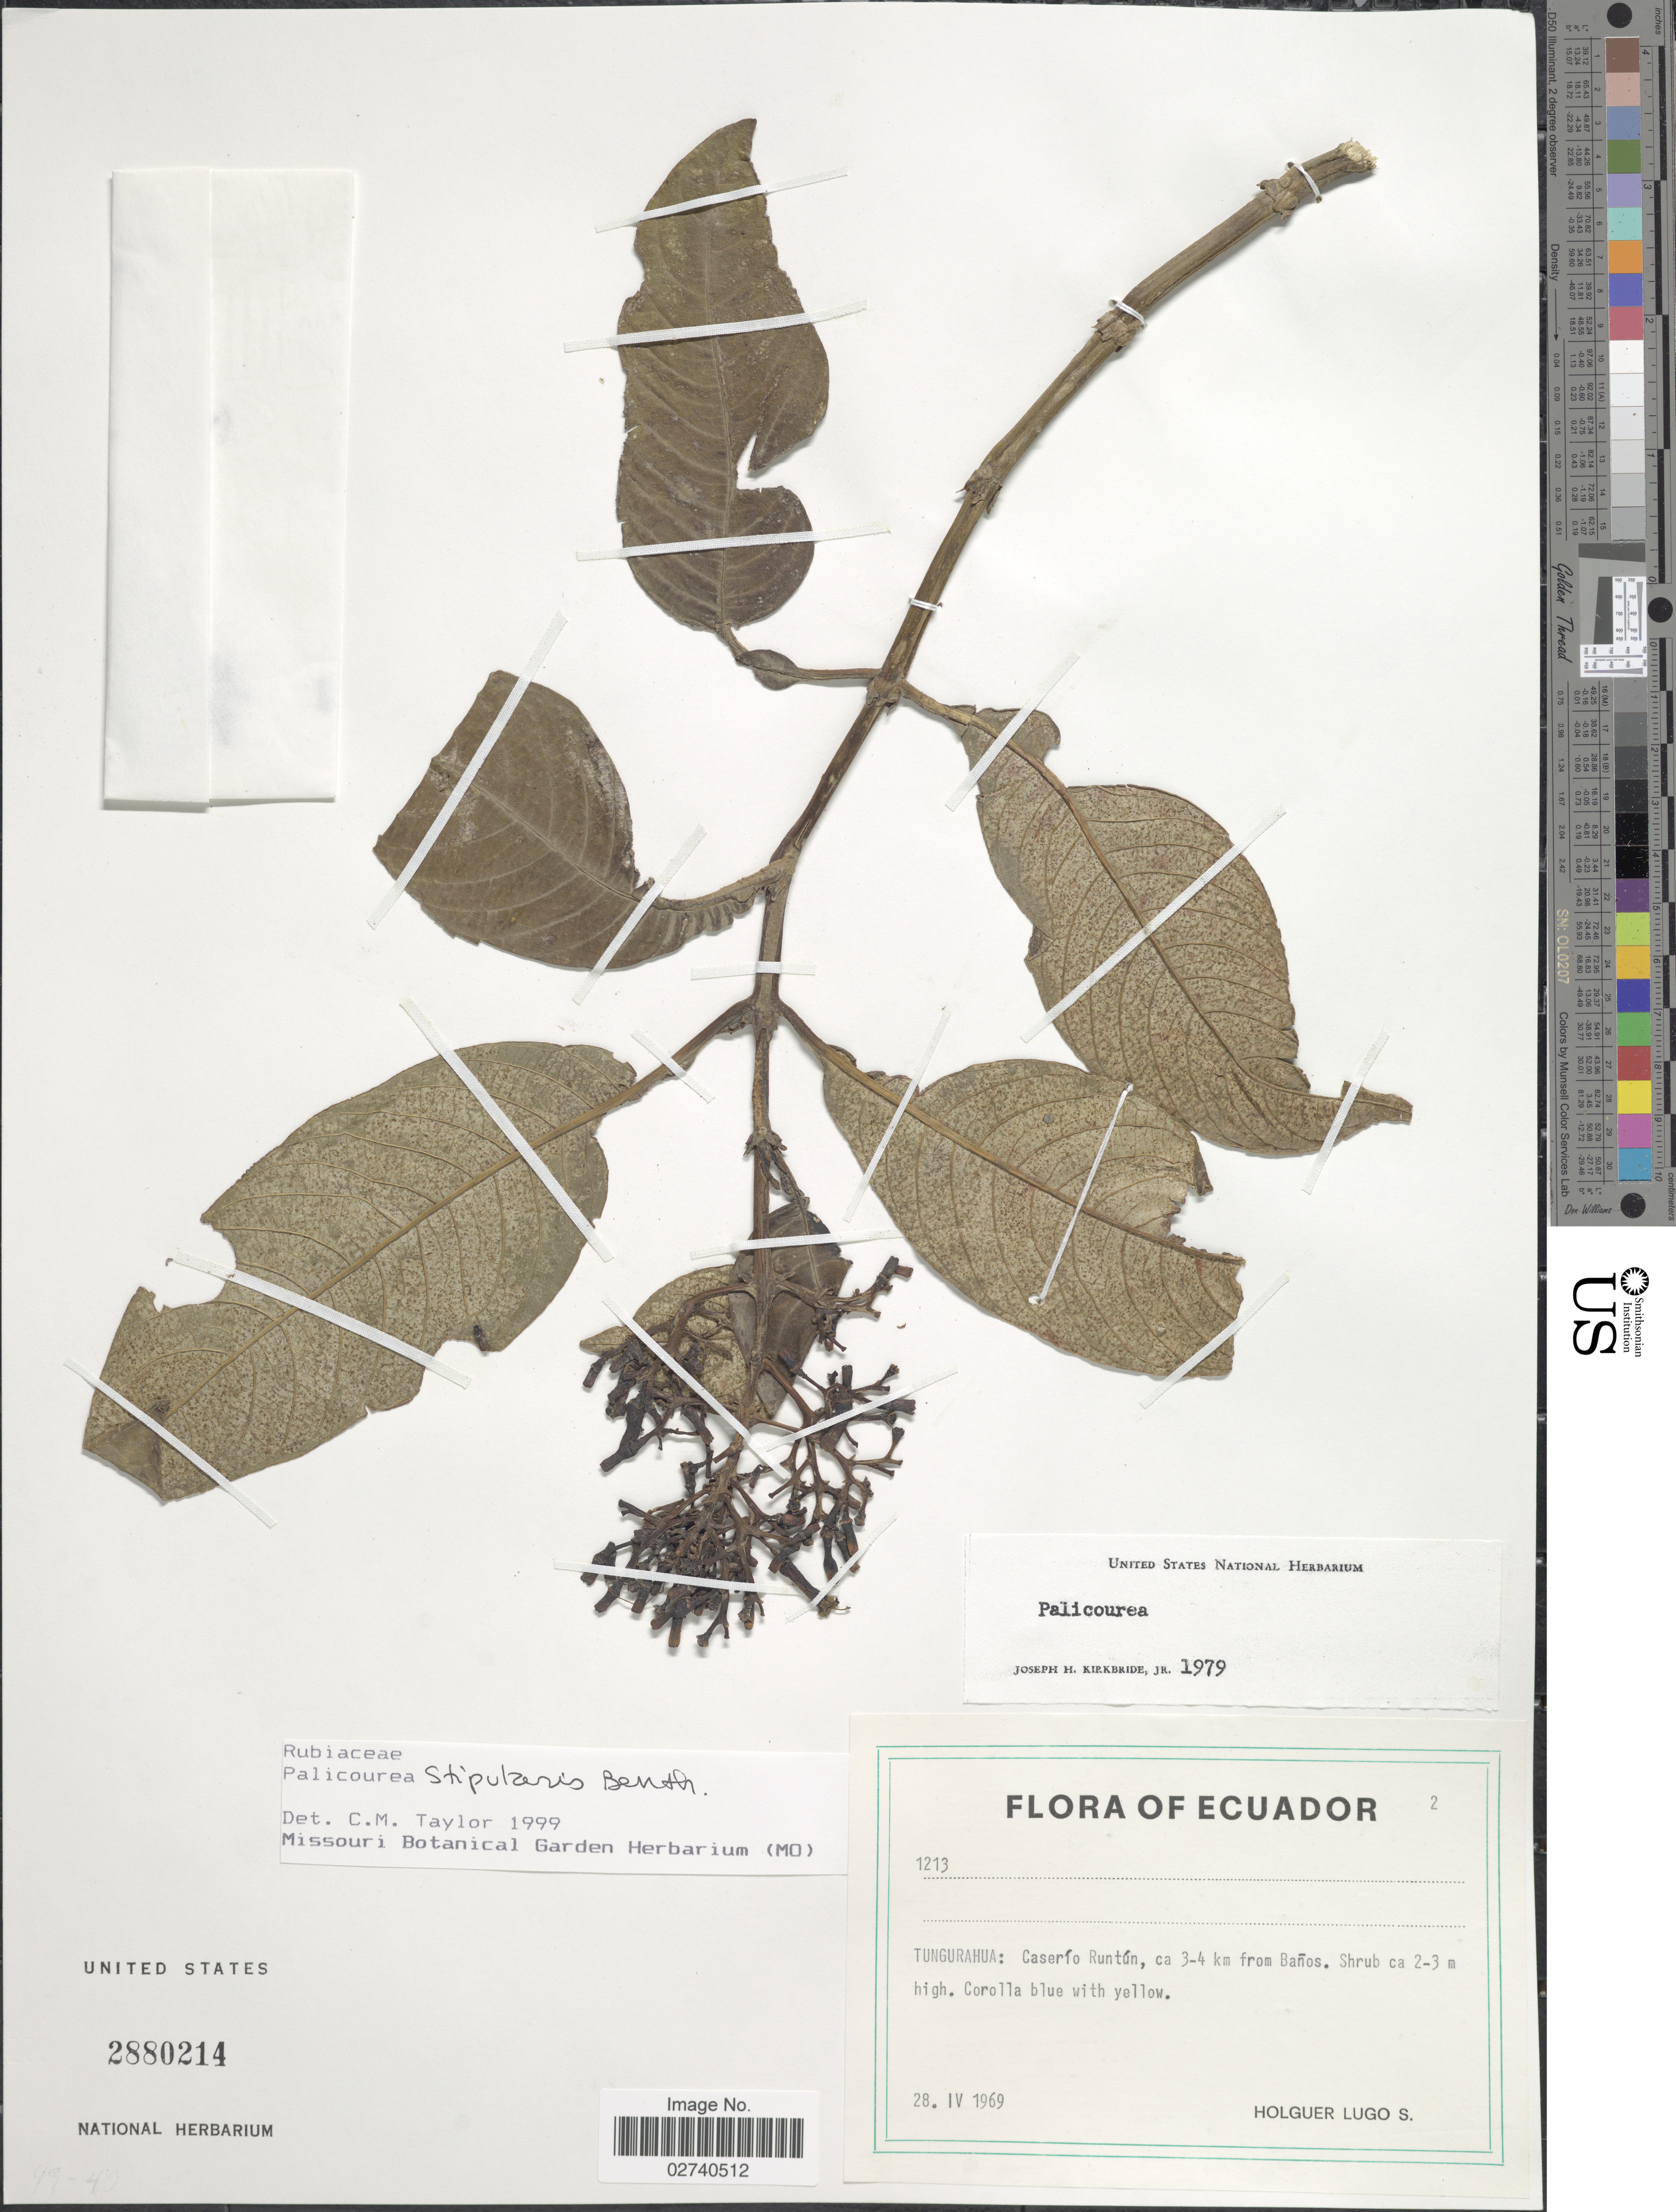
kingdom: Plantae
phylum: Tracheophyta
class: Magnoliopsida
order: Gentianales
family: Rubiaceae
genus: Palicourea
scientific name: Palicourea stipularis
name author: Benth.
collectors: H. Lugo S.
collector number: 1213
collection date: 1969-04-28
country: Ecuador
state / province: Tungurahua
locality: Caserio Runtun, ca 3-4 km from Banos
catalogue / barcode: US 2880214